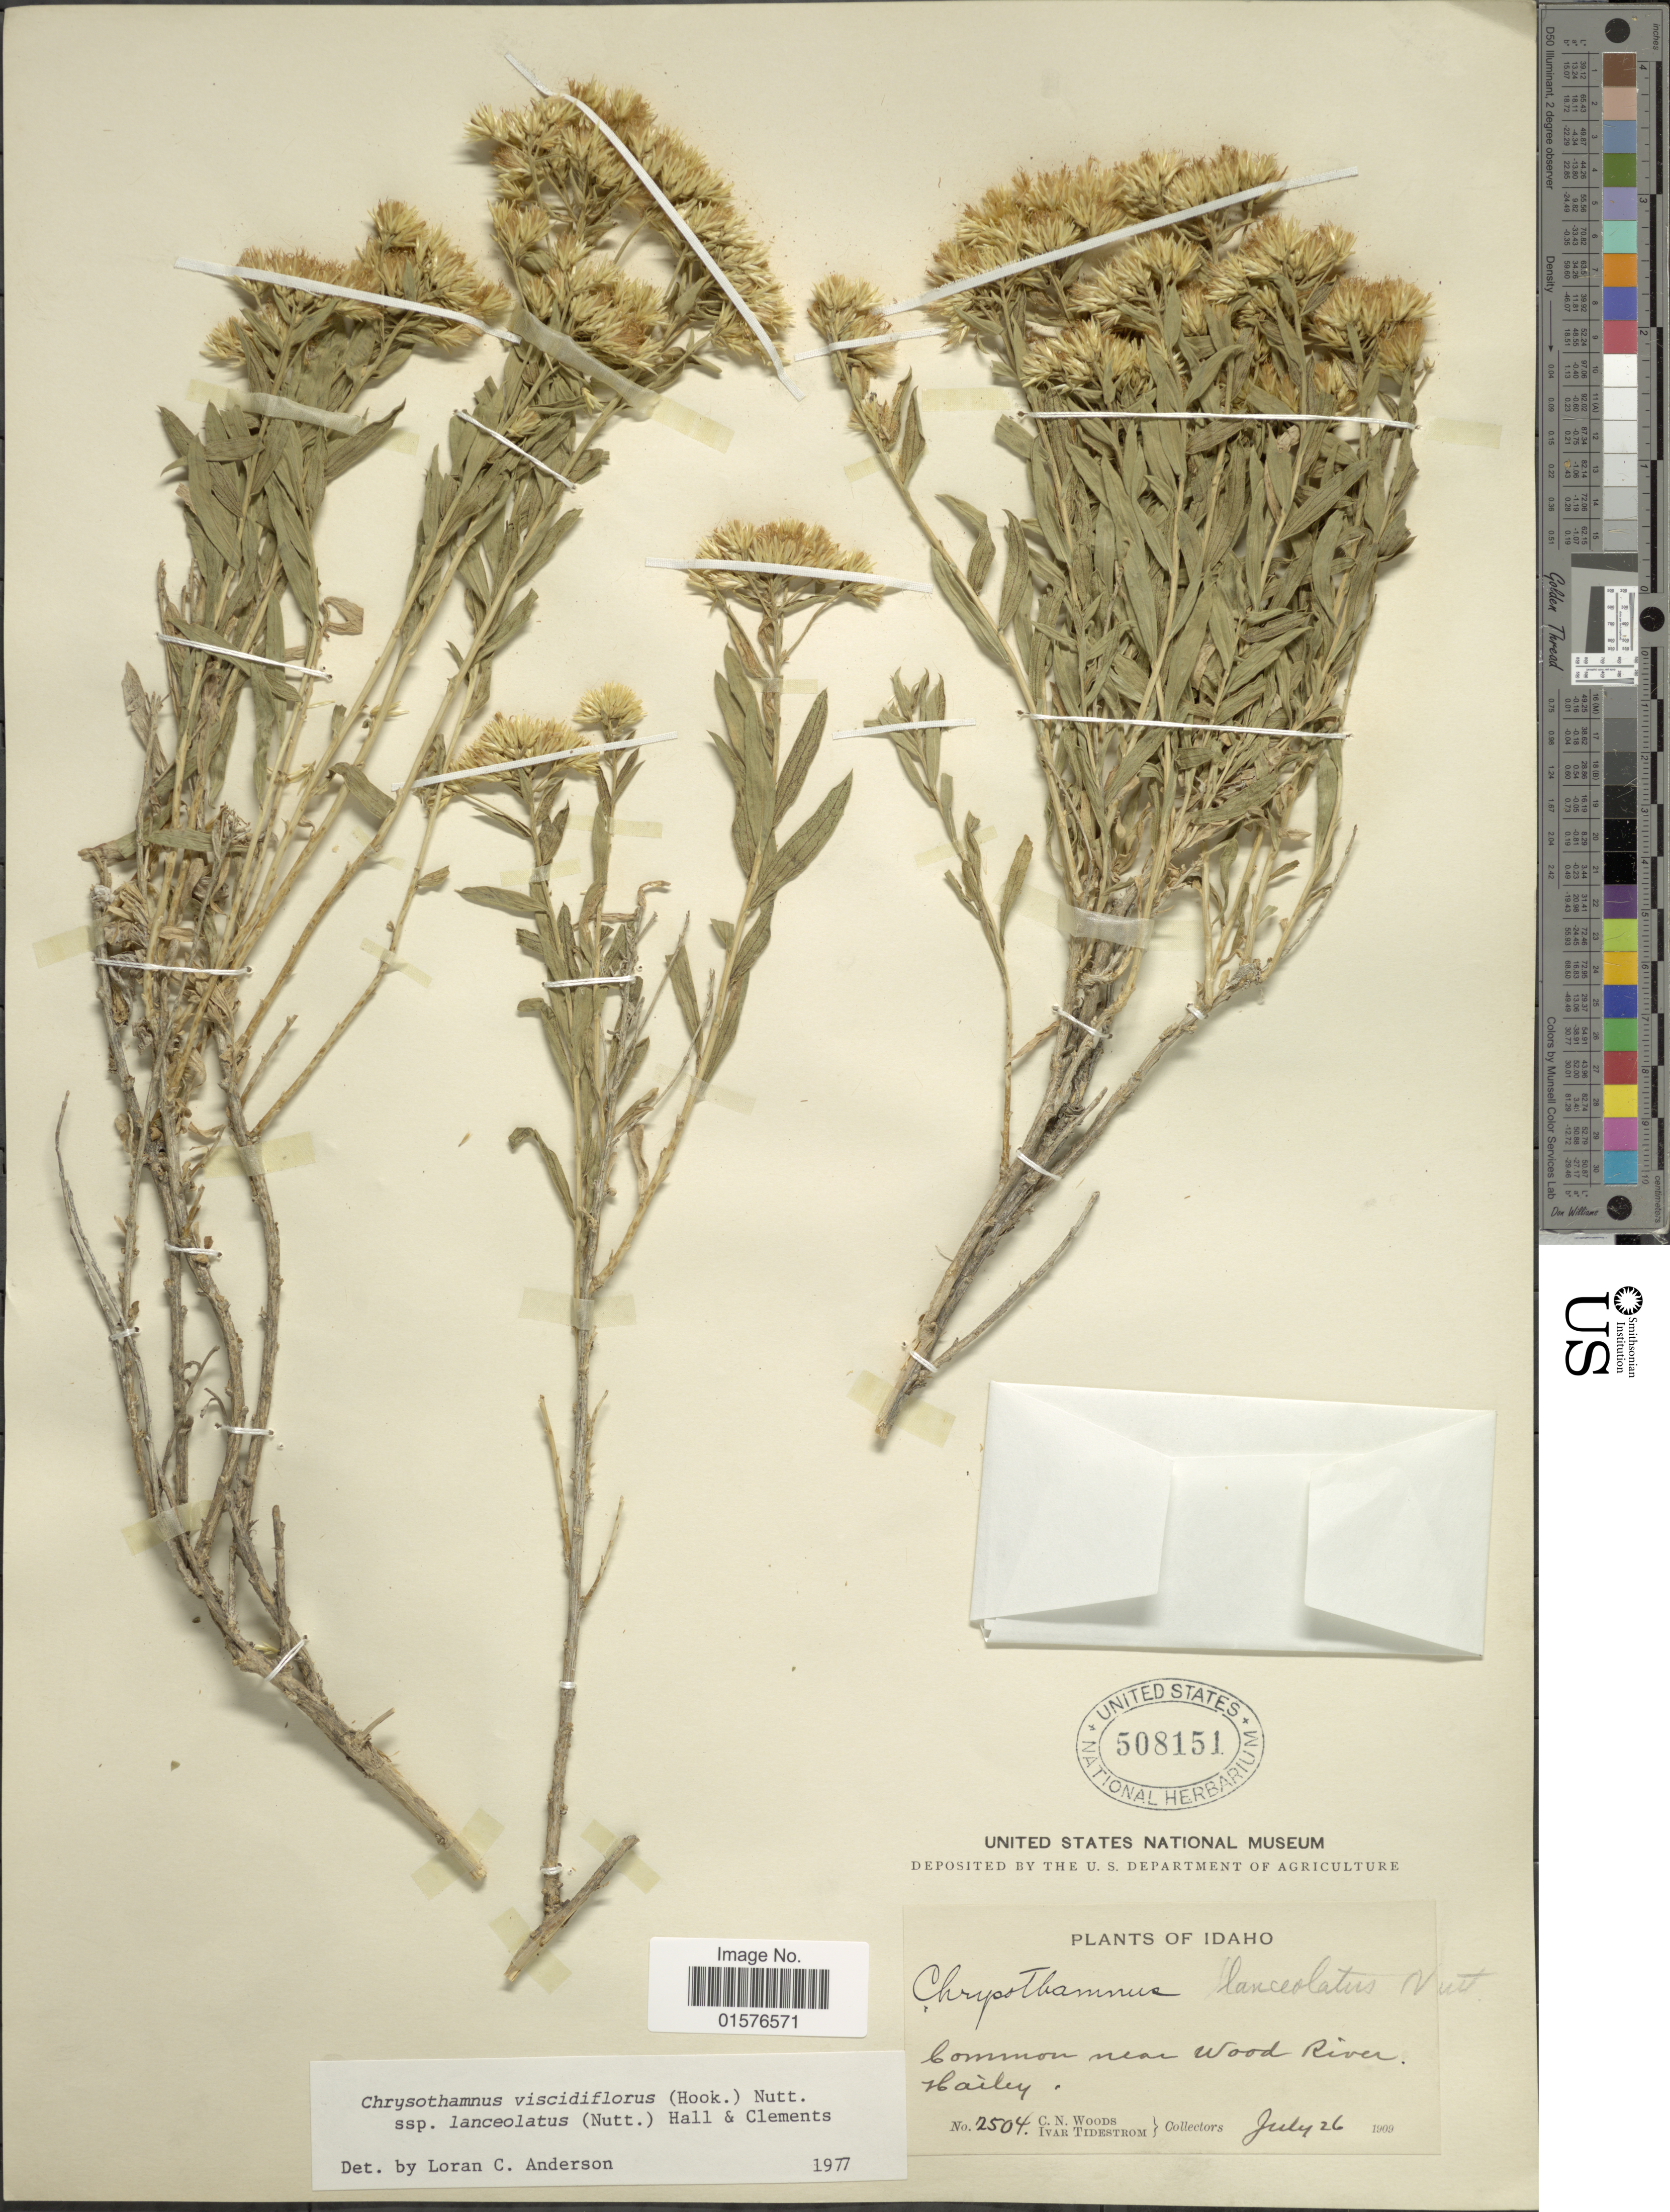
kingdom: Plantae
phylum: Tracheophyta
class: Magnoliopsida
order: Asterales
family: Asteraceae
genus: Chrysothamnus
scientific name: Chrysothamnus viscidiflorus subsp. lanceolatus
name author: (Nutt.) H.M. Hall & Clem.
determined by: Urbatsch, Lowell E., Curator (LSU), Louisiana State University (UNITED STATES)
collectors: C. Woods & I. F. Tidestrom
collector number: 2504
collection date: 1909-07-26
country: United States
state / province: Idaho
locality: Near Wood River, Hailey.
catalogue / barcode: US 508151